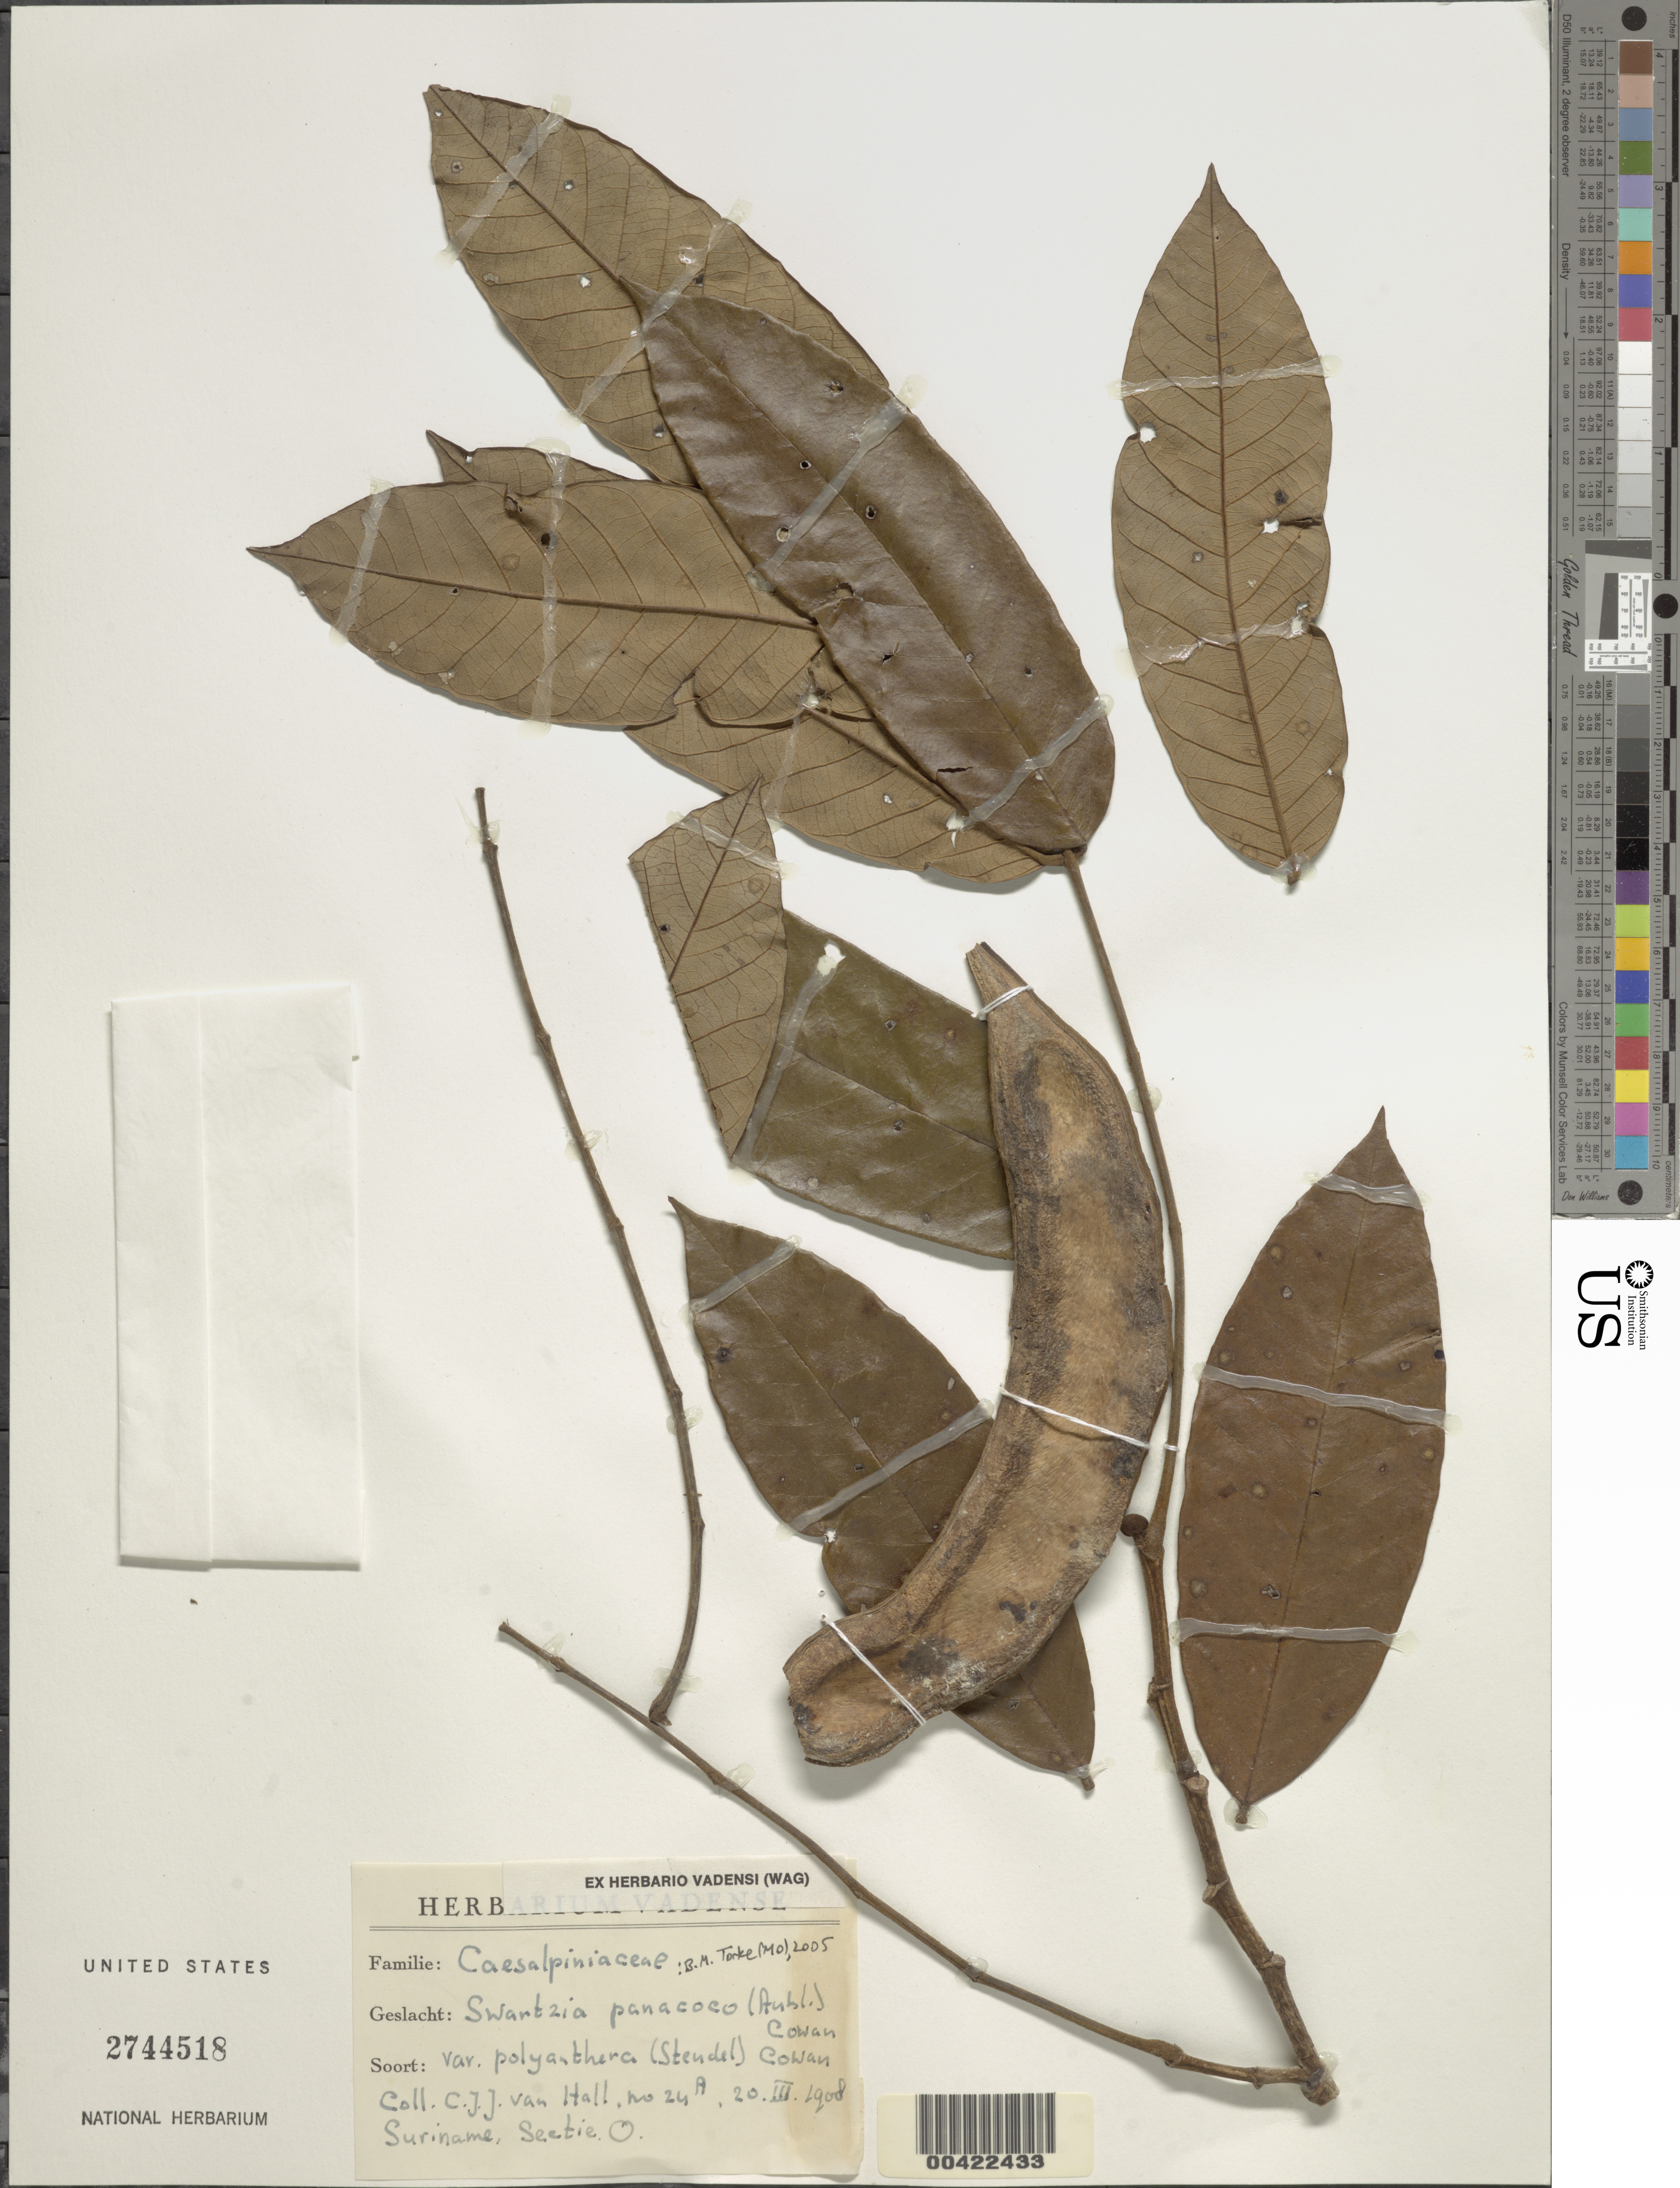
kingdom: Plantae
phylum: Tracheophyta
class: Magnoliopsida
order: Fabales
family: Fabaceae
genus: Swartzia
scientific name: Swartzia panacoco var. polyanthera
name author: (Steud.) R.S. Cowan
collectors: C. J. J. van Hall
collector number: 24a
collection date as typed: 20 Mar 1908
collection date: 1908-03-20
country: Suriname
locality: Sectie o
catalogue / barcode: US 2744518